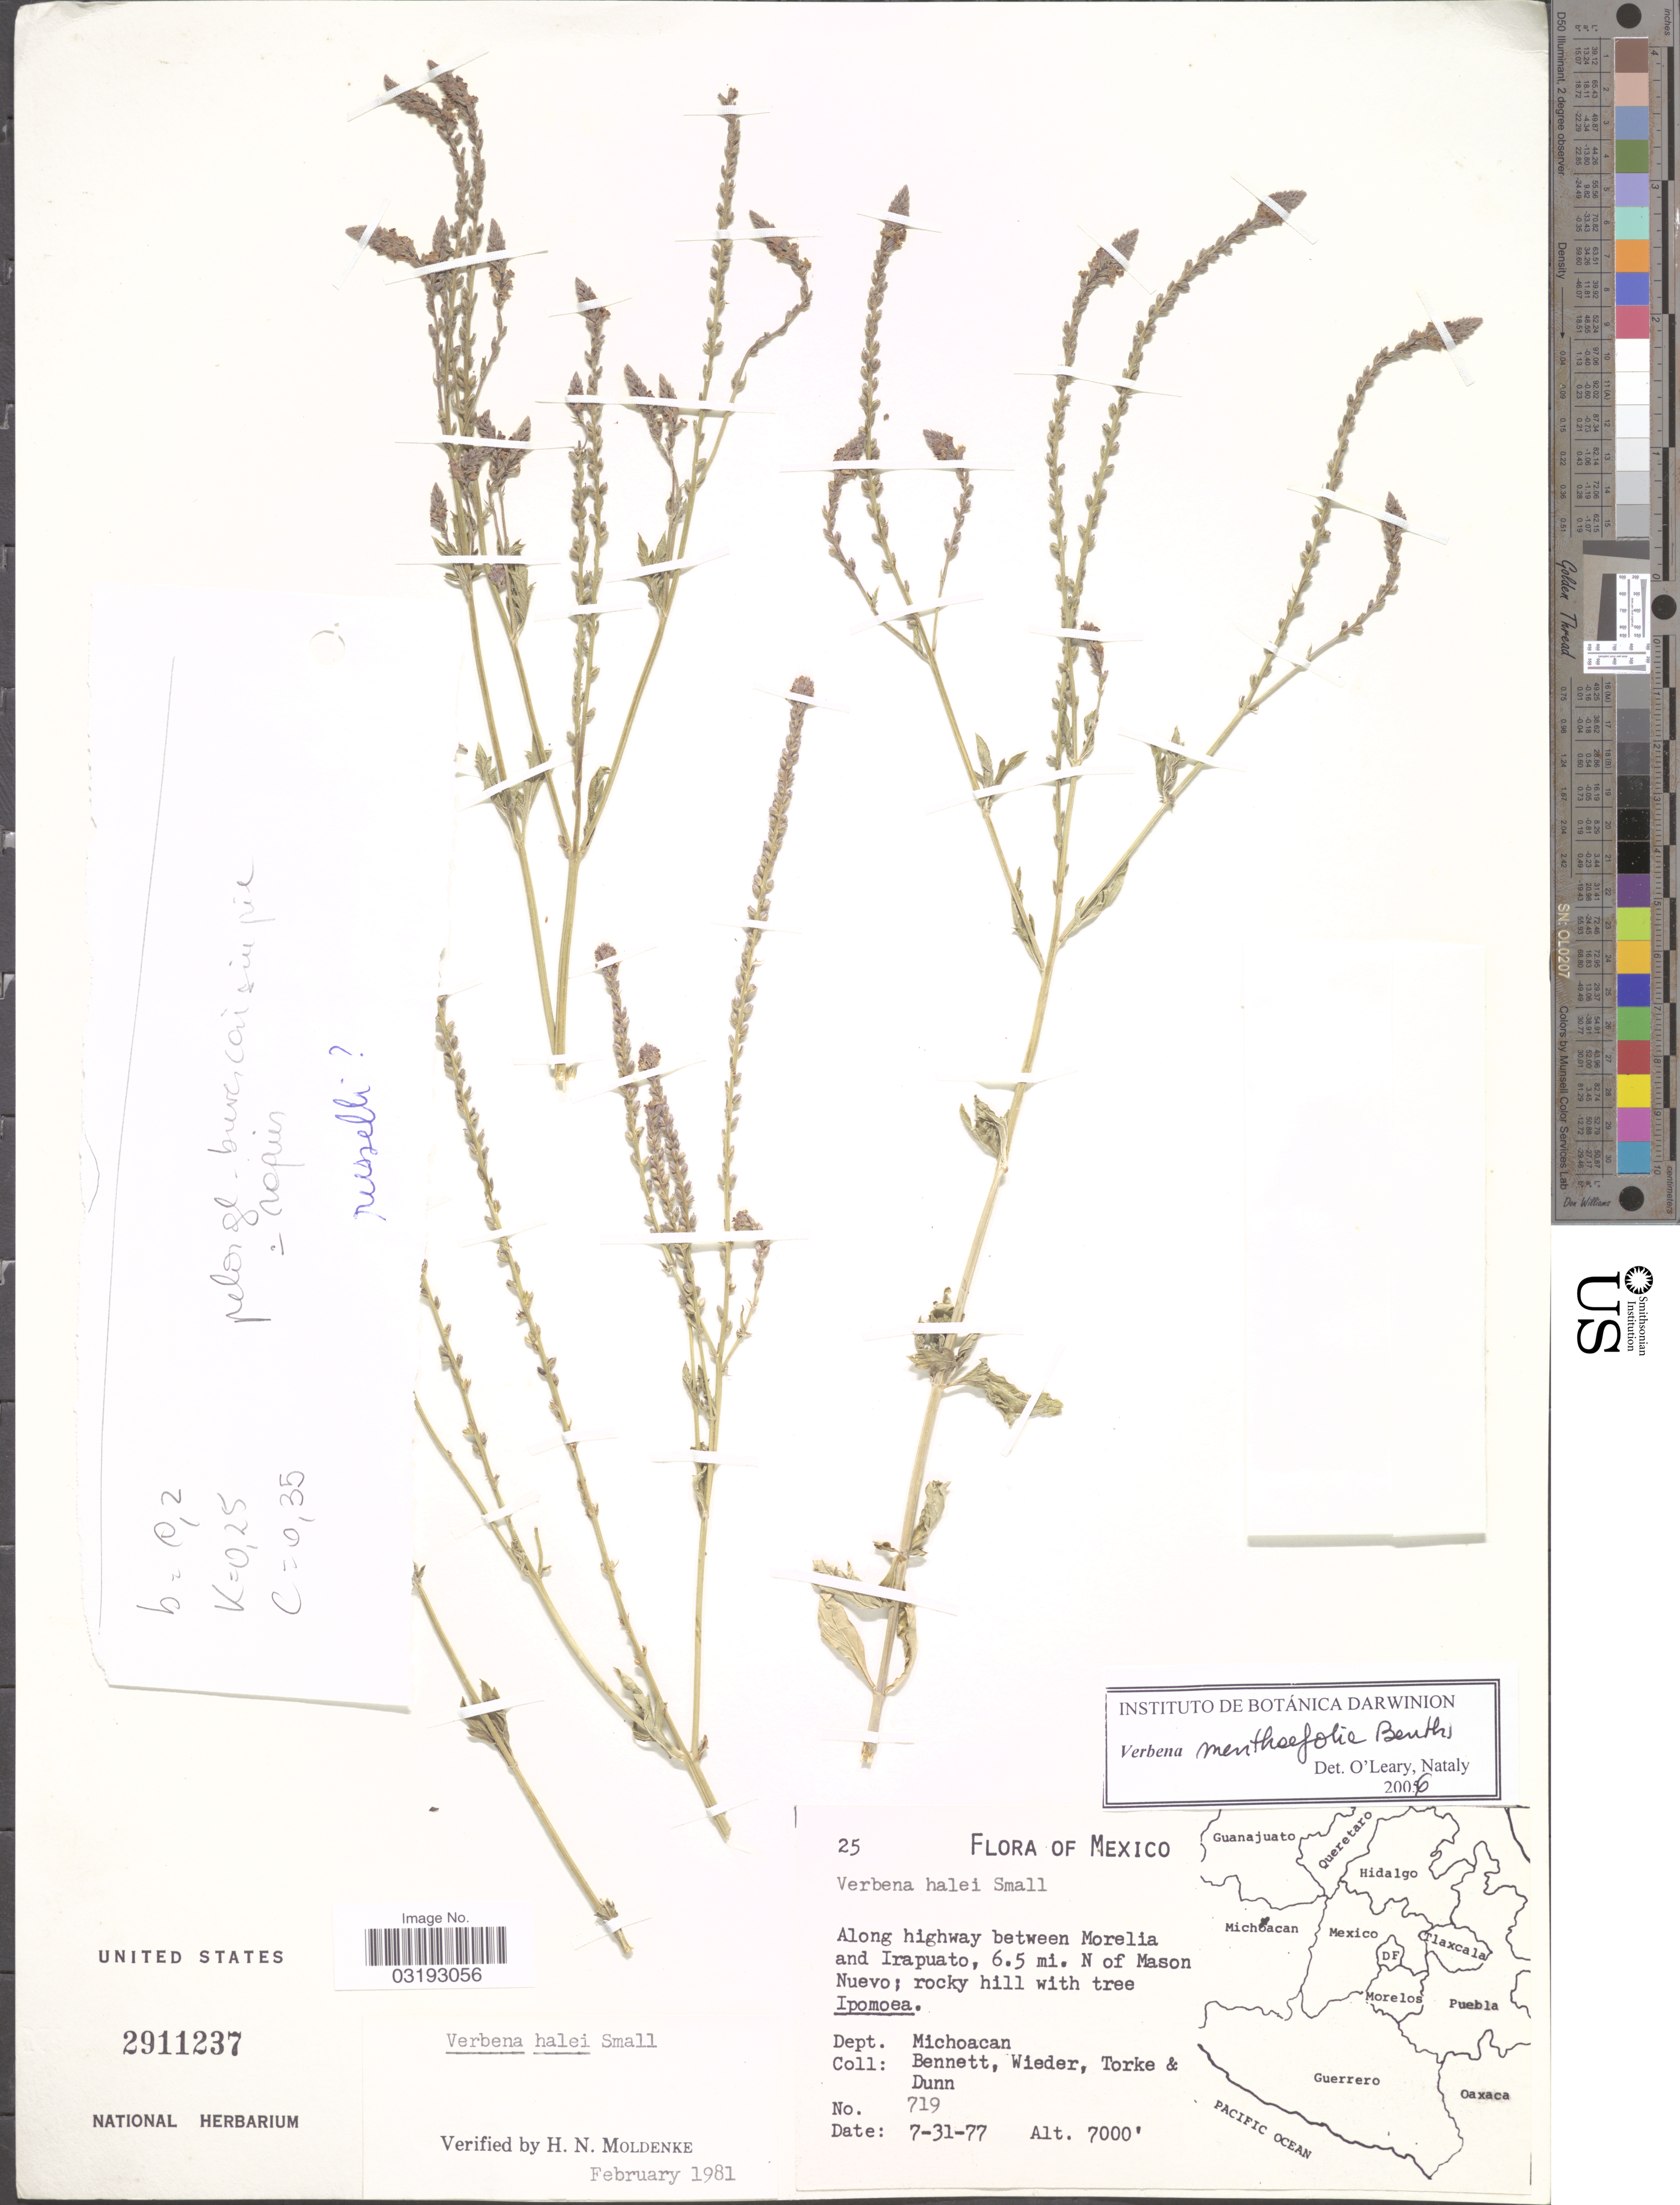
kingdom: Plantae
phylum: Tracheophyta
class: Magnoliopsida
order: Lamiales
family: Verbenaceae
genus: Verbena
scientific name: Verbena menthaefolia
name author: Benth.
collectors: -- Bennett, -. Wieder, Torke, -- & Dunn, --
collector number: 719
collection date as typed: Transcribed d/m/y: 31/7/77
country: Mexico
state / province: Michoacán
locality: Along highway between Morelia and Irapuato, 6.5 mi. N of Mason Nuevo. Dept. Michoacan.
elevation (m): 2134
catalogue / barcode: US 2911237